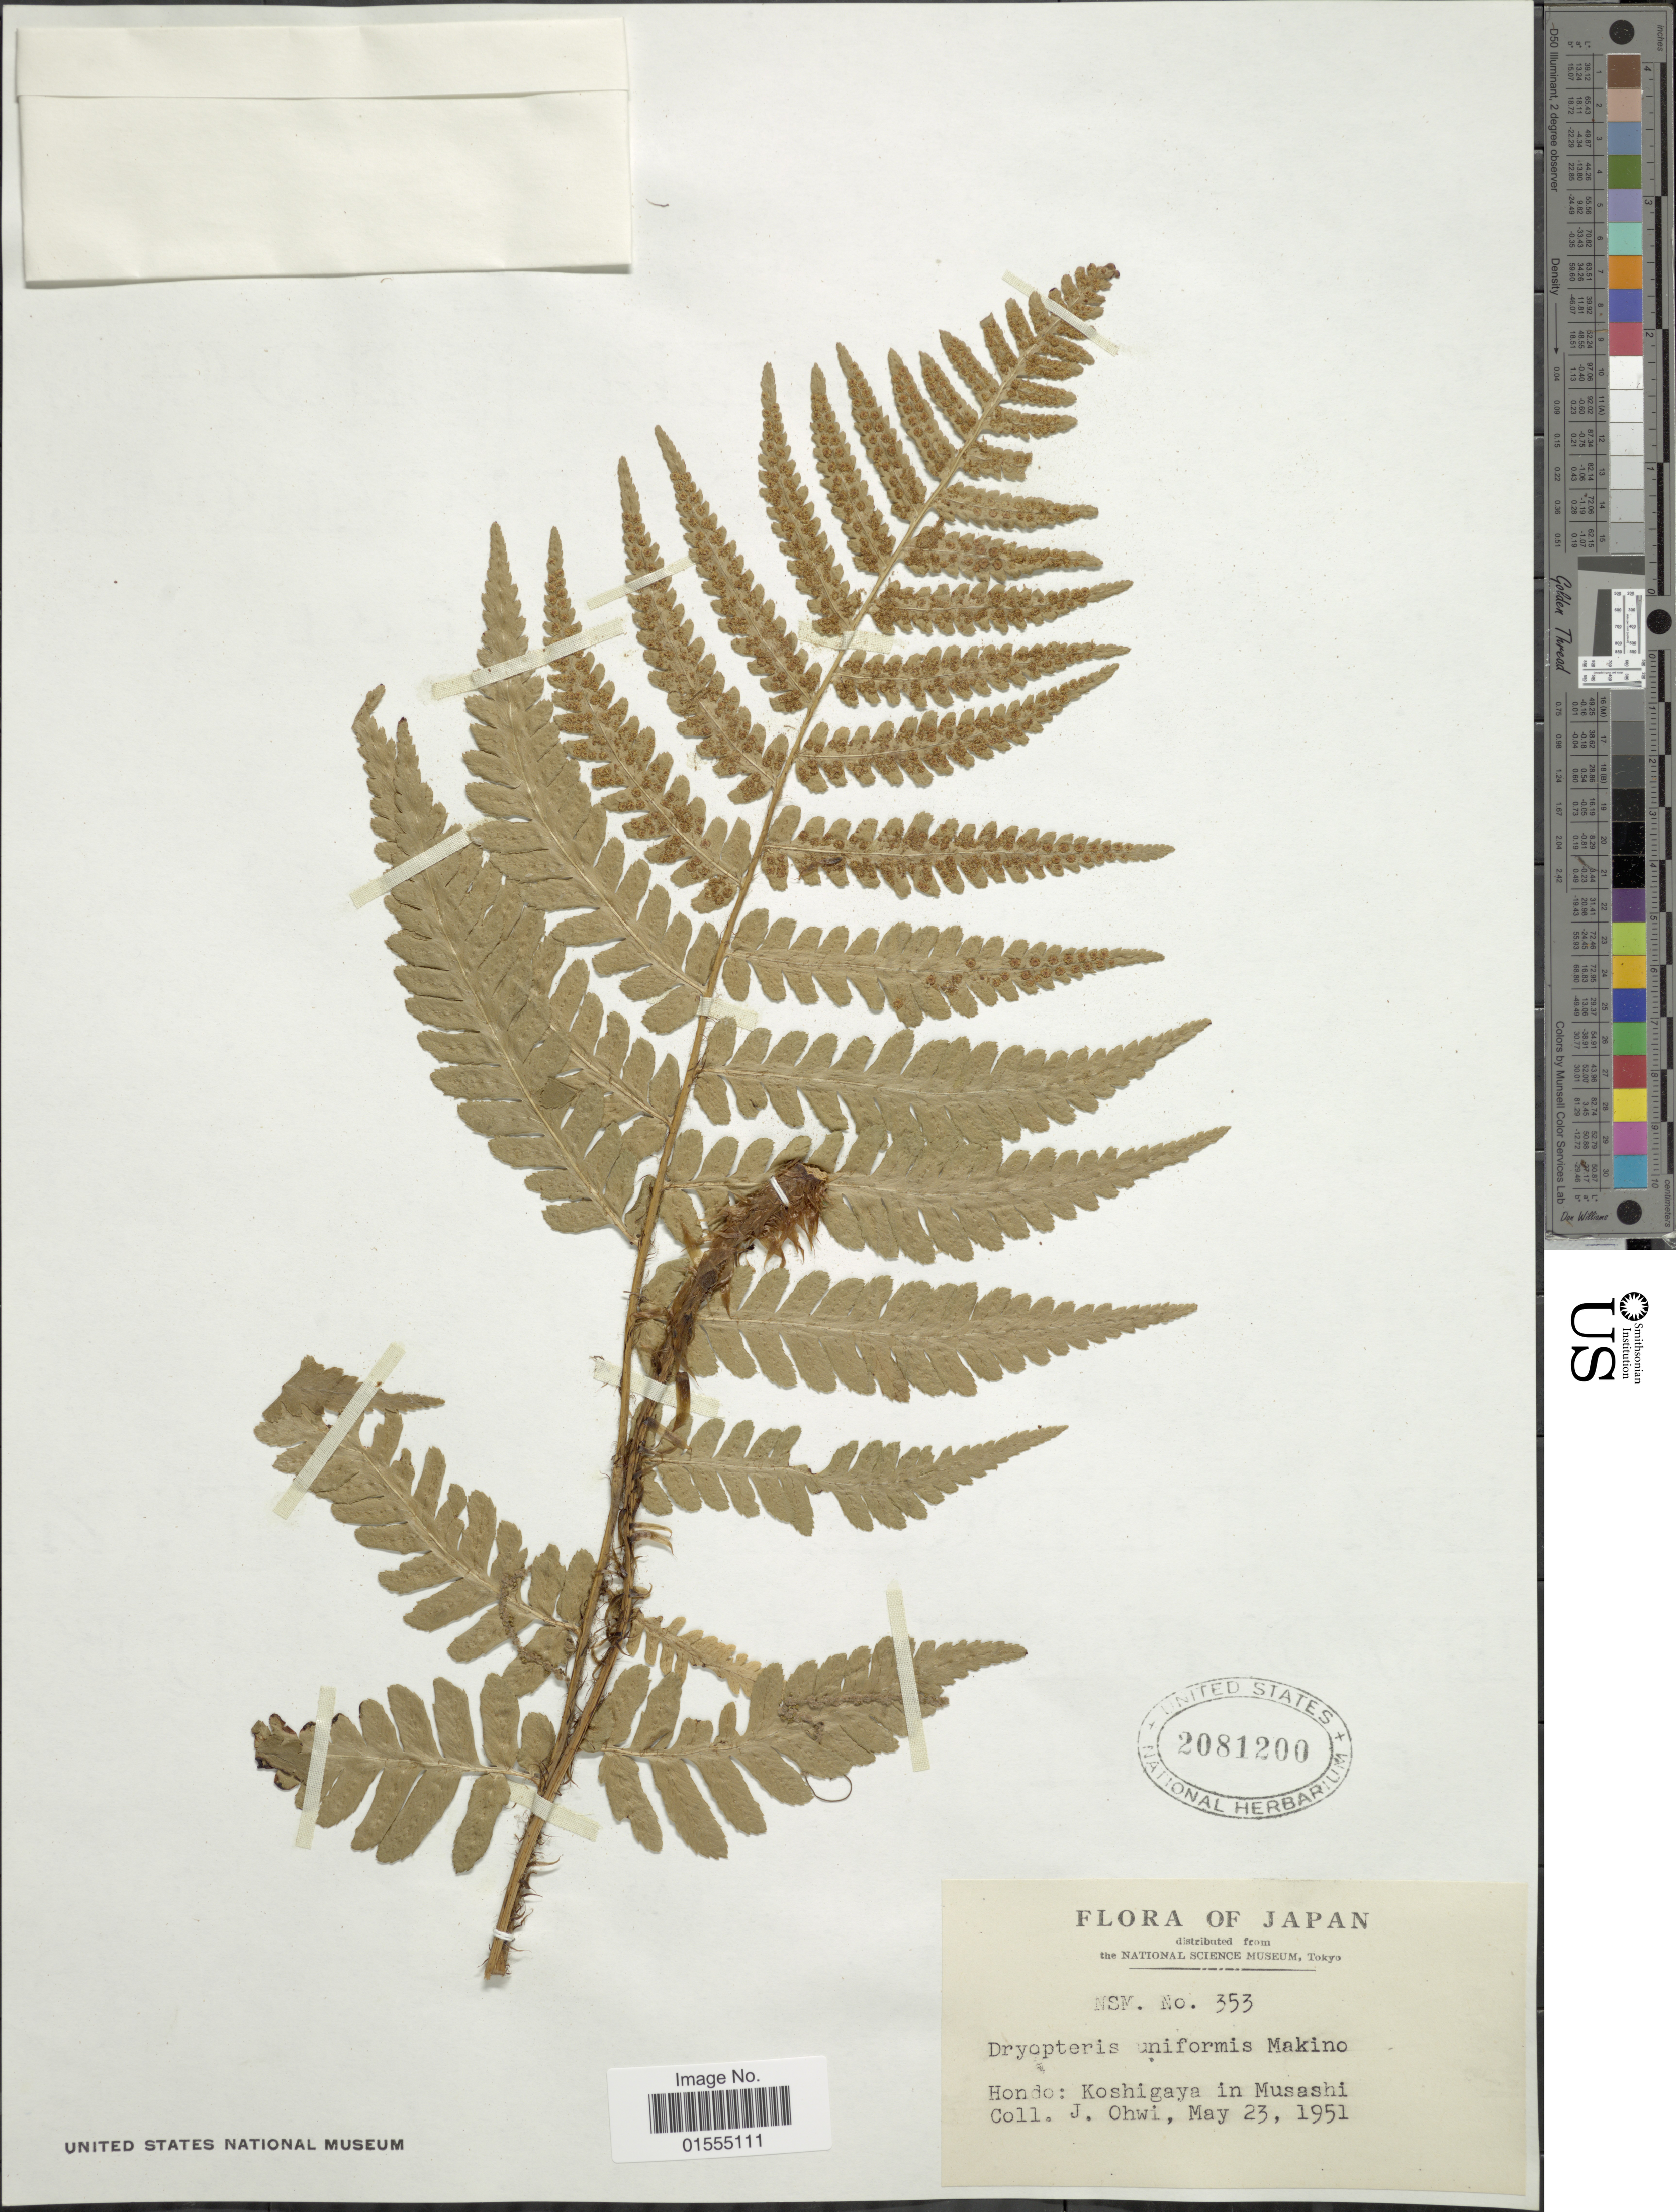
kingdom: Plantae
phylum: Tracheophyta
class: Polypodiopsida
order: Polypodiales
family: Dryopteridaceae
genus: Dryopteris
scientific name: Dryopteris uniformis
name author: (Makino) Makino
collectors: J. Ohwi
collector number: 353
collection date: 1951-05-23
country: Japan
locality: Hondo: Koshigaya in Musashi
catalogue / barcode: US 2081200